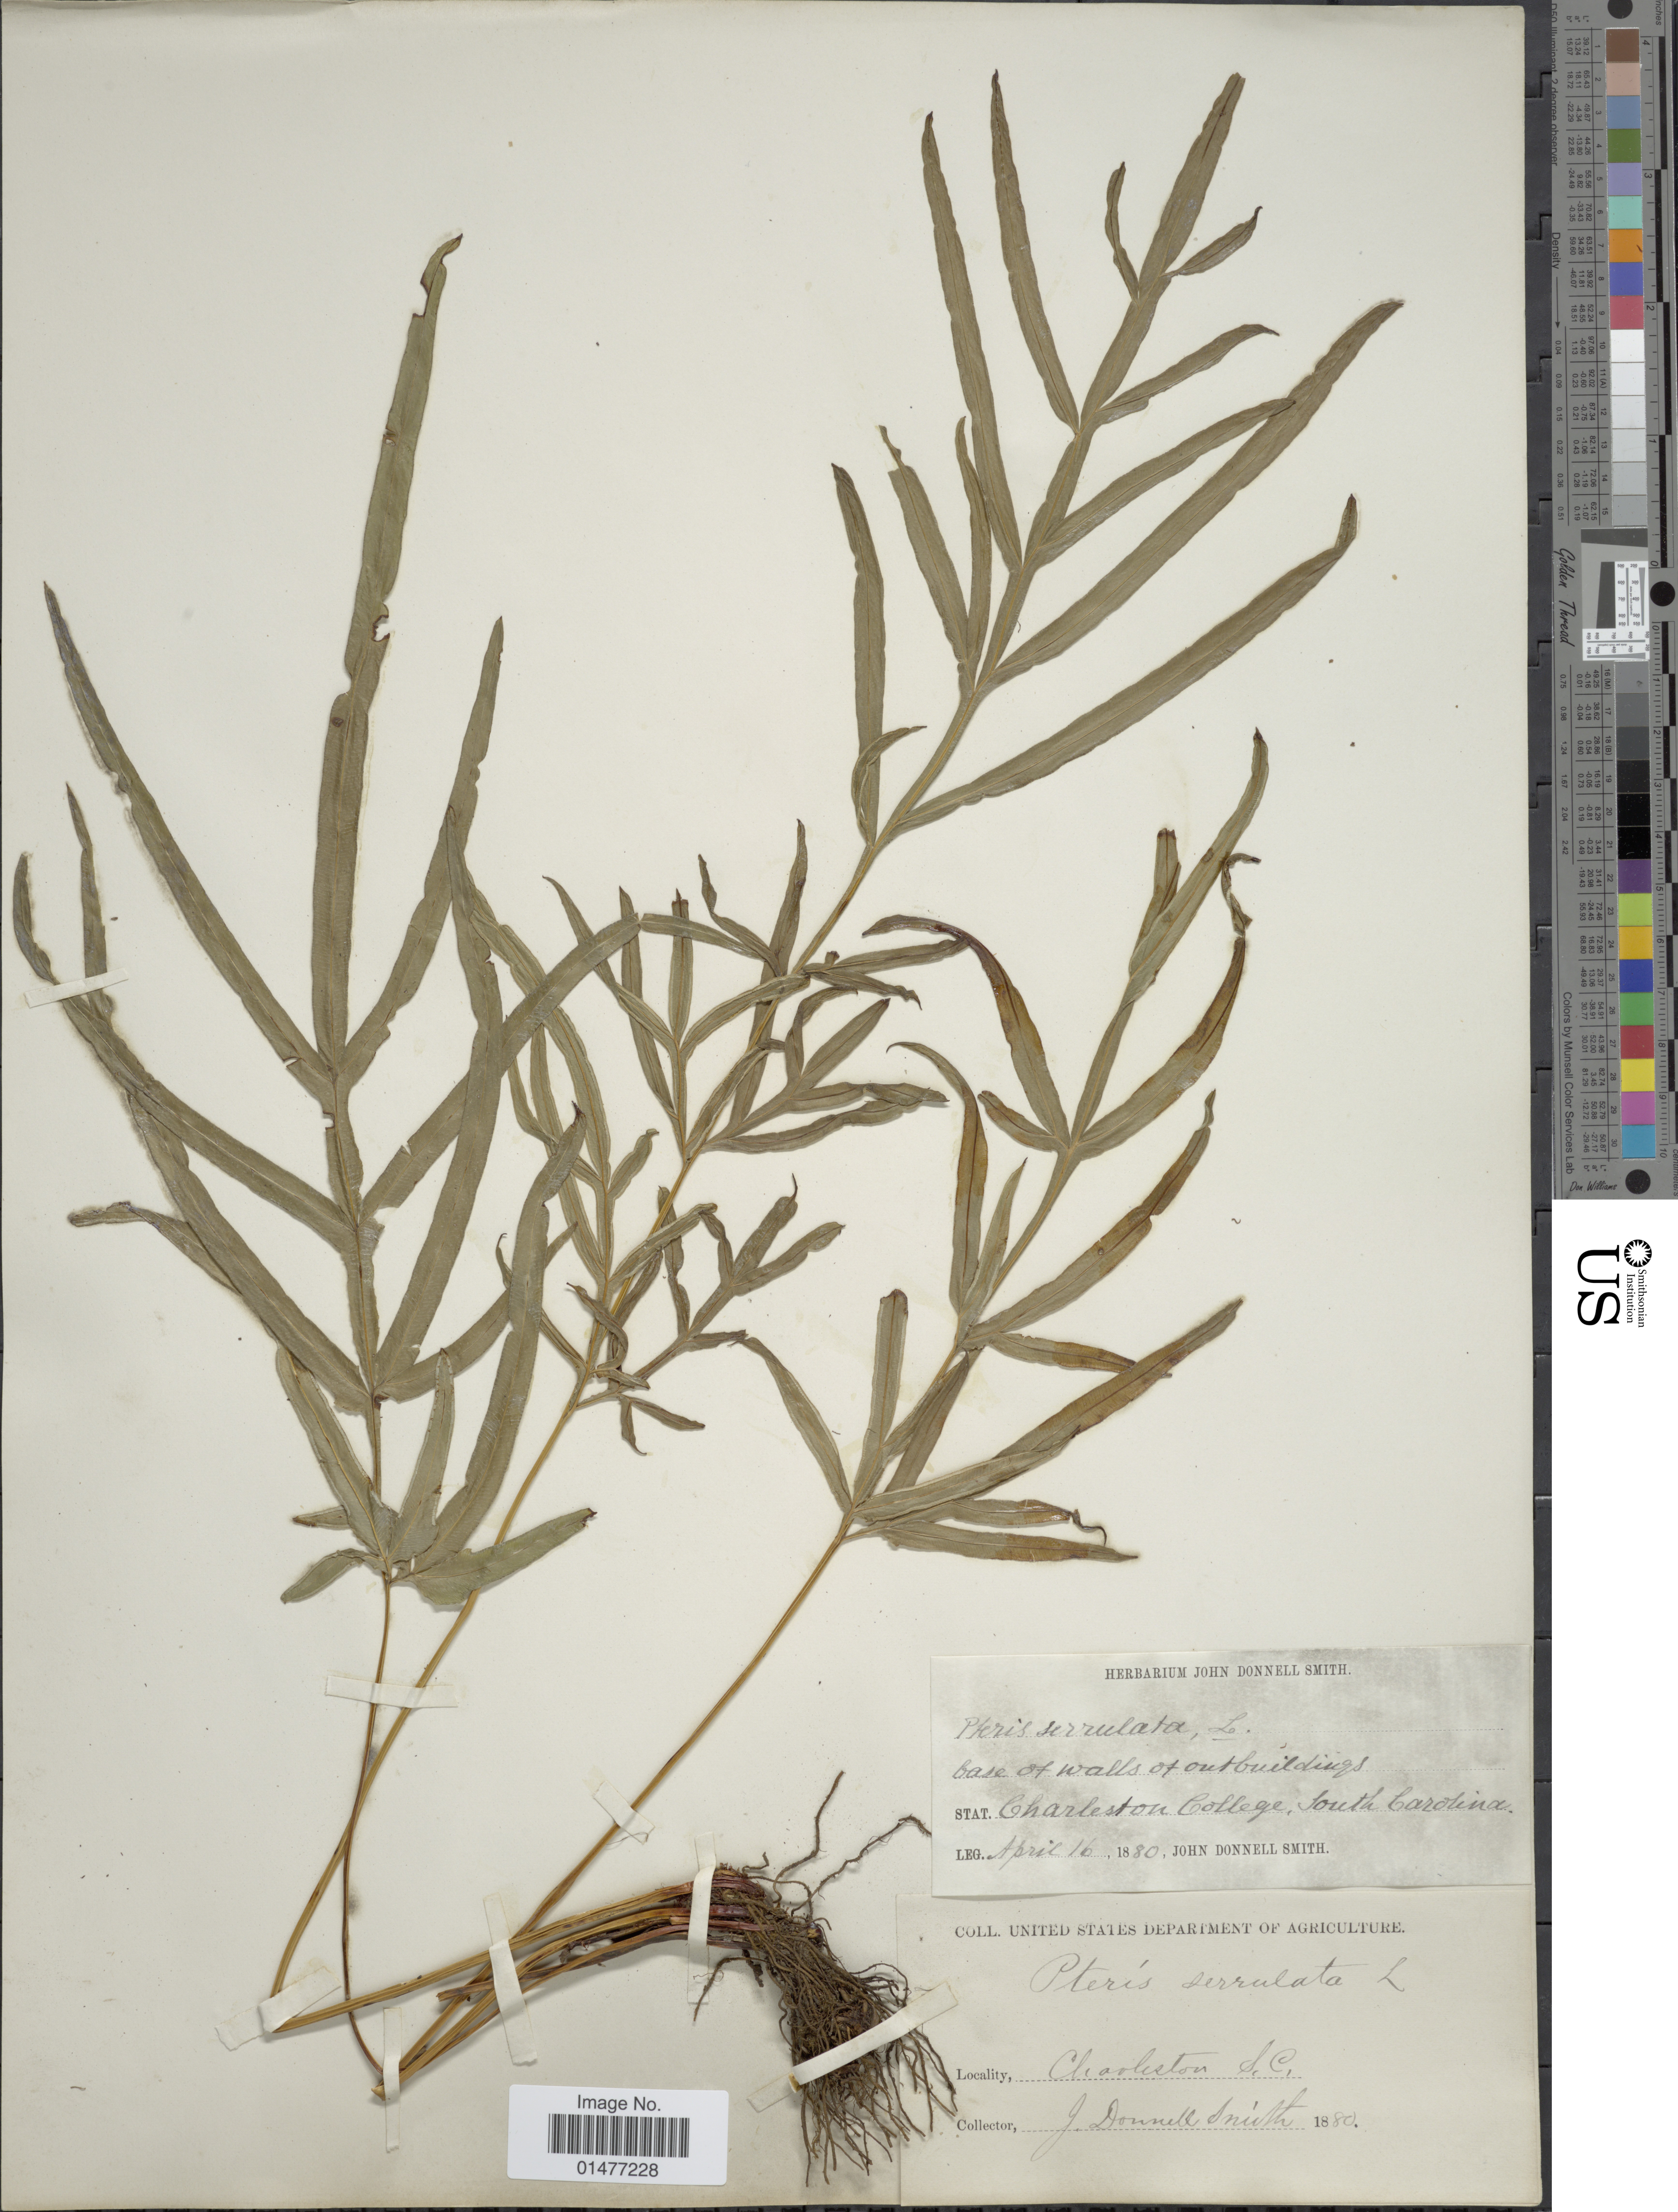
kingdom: Plantae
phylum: Tracheophyta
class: Polypodiopsida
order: Polypodiales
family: Pteridaceae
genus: Pteris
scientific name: Pteris multifida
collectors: J. Donnell Smith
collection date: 1880-04-16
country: United States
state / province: South Carolina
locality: Charleston College